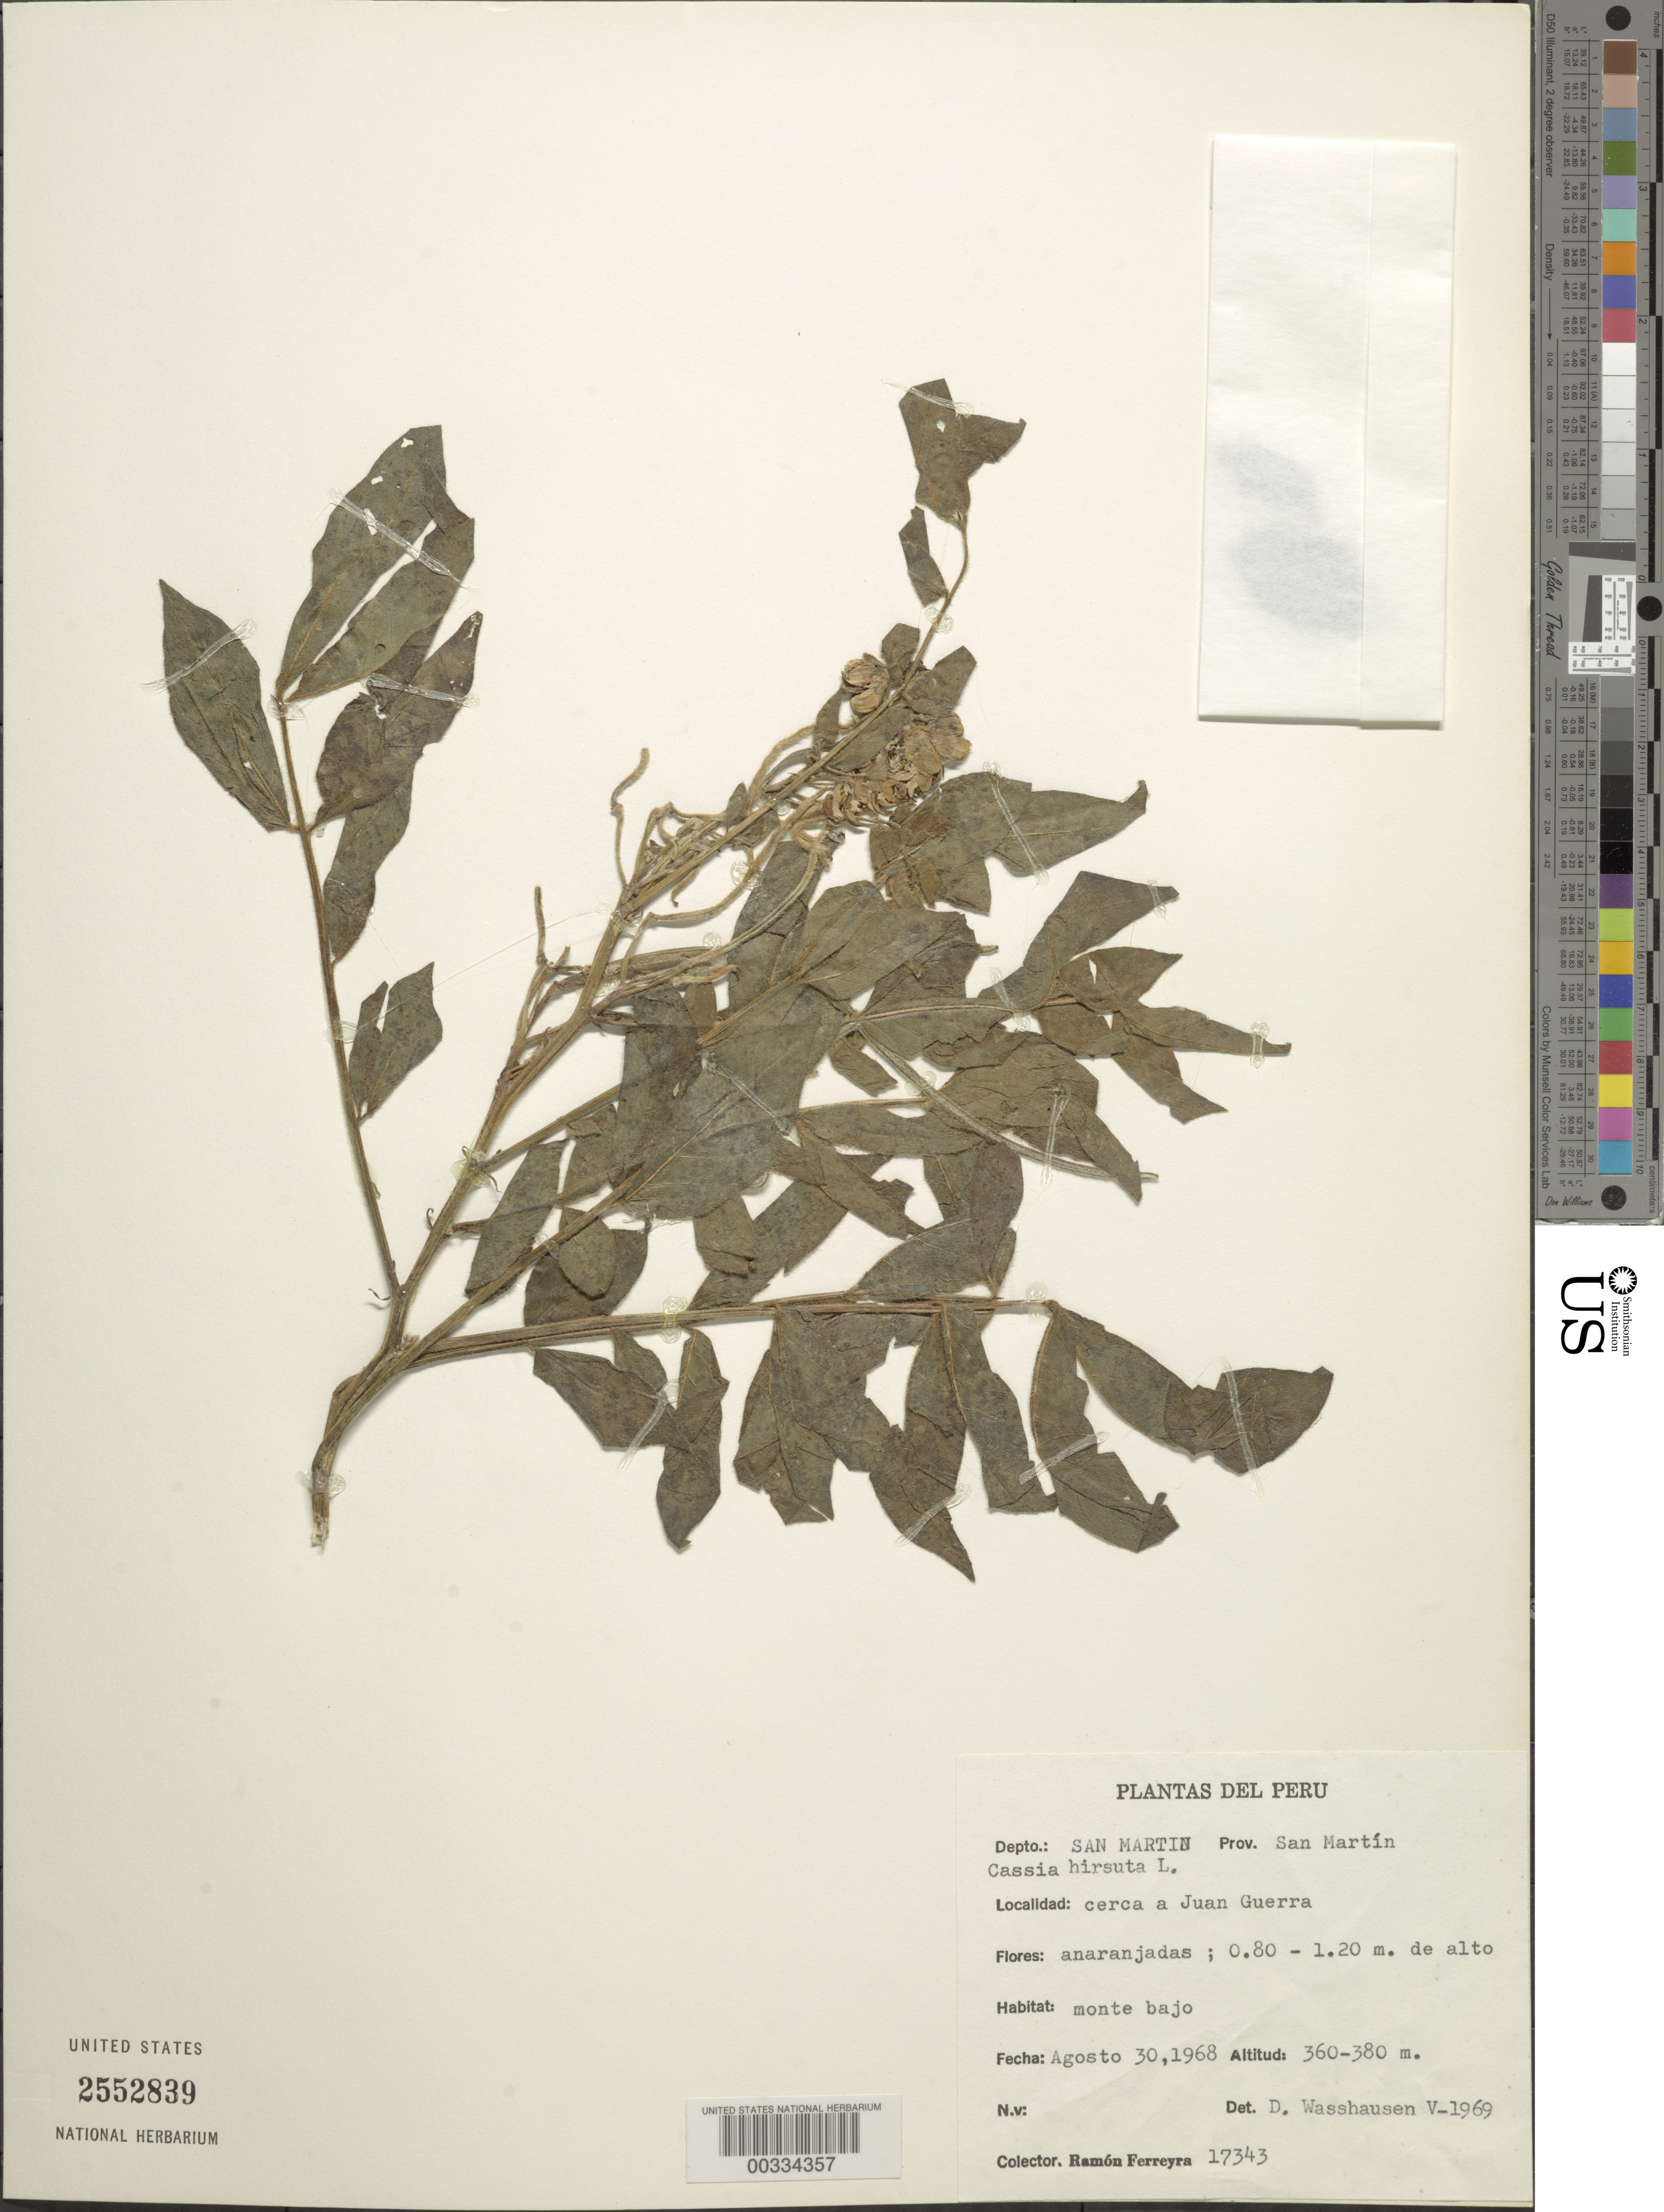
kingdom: Plantae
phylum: Tracheophyta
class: Magnoliopsida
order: Fabales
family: Fabaceae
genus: Senna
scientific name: Senna hirsuta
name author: (L.) H.S. Irwin & Barneby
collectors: R. A. Ferreyra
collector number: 17343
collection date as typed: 30 Aug 1968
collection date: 1968-08-30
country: Peru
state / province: San Martín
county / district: San Martín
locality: In the vicinity of juan guerra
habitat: Mountain base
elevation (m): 360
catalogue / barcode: US 2552839